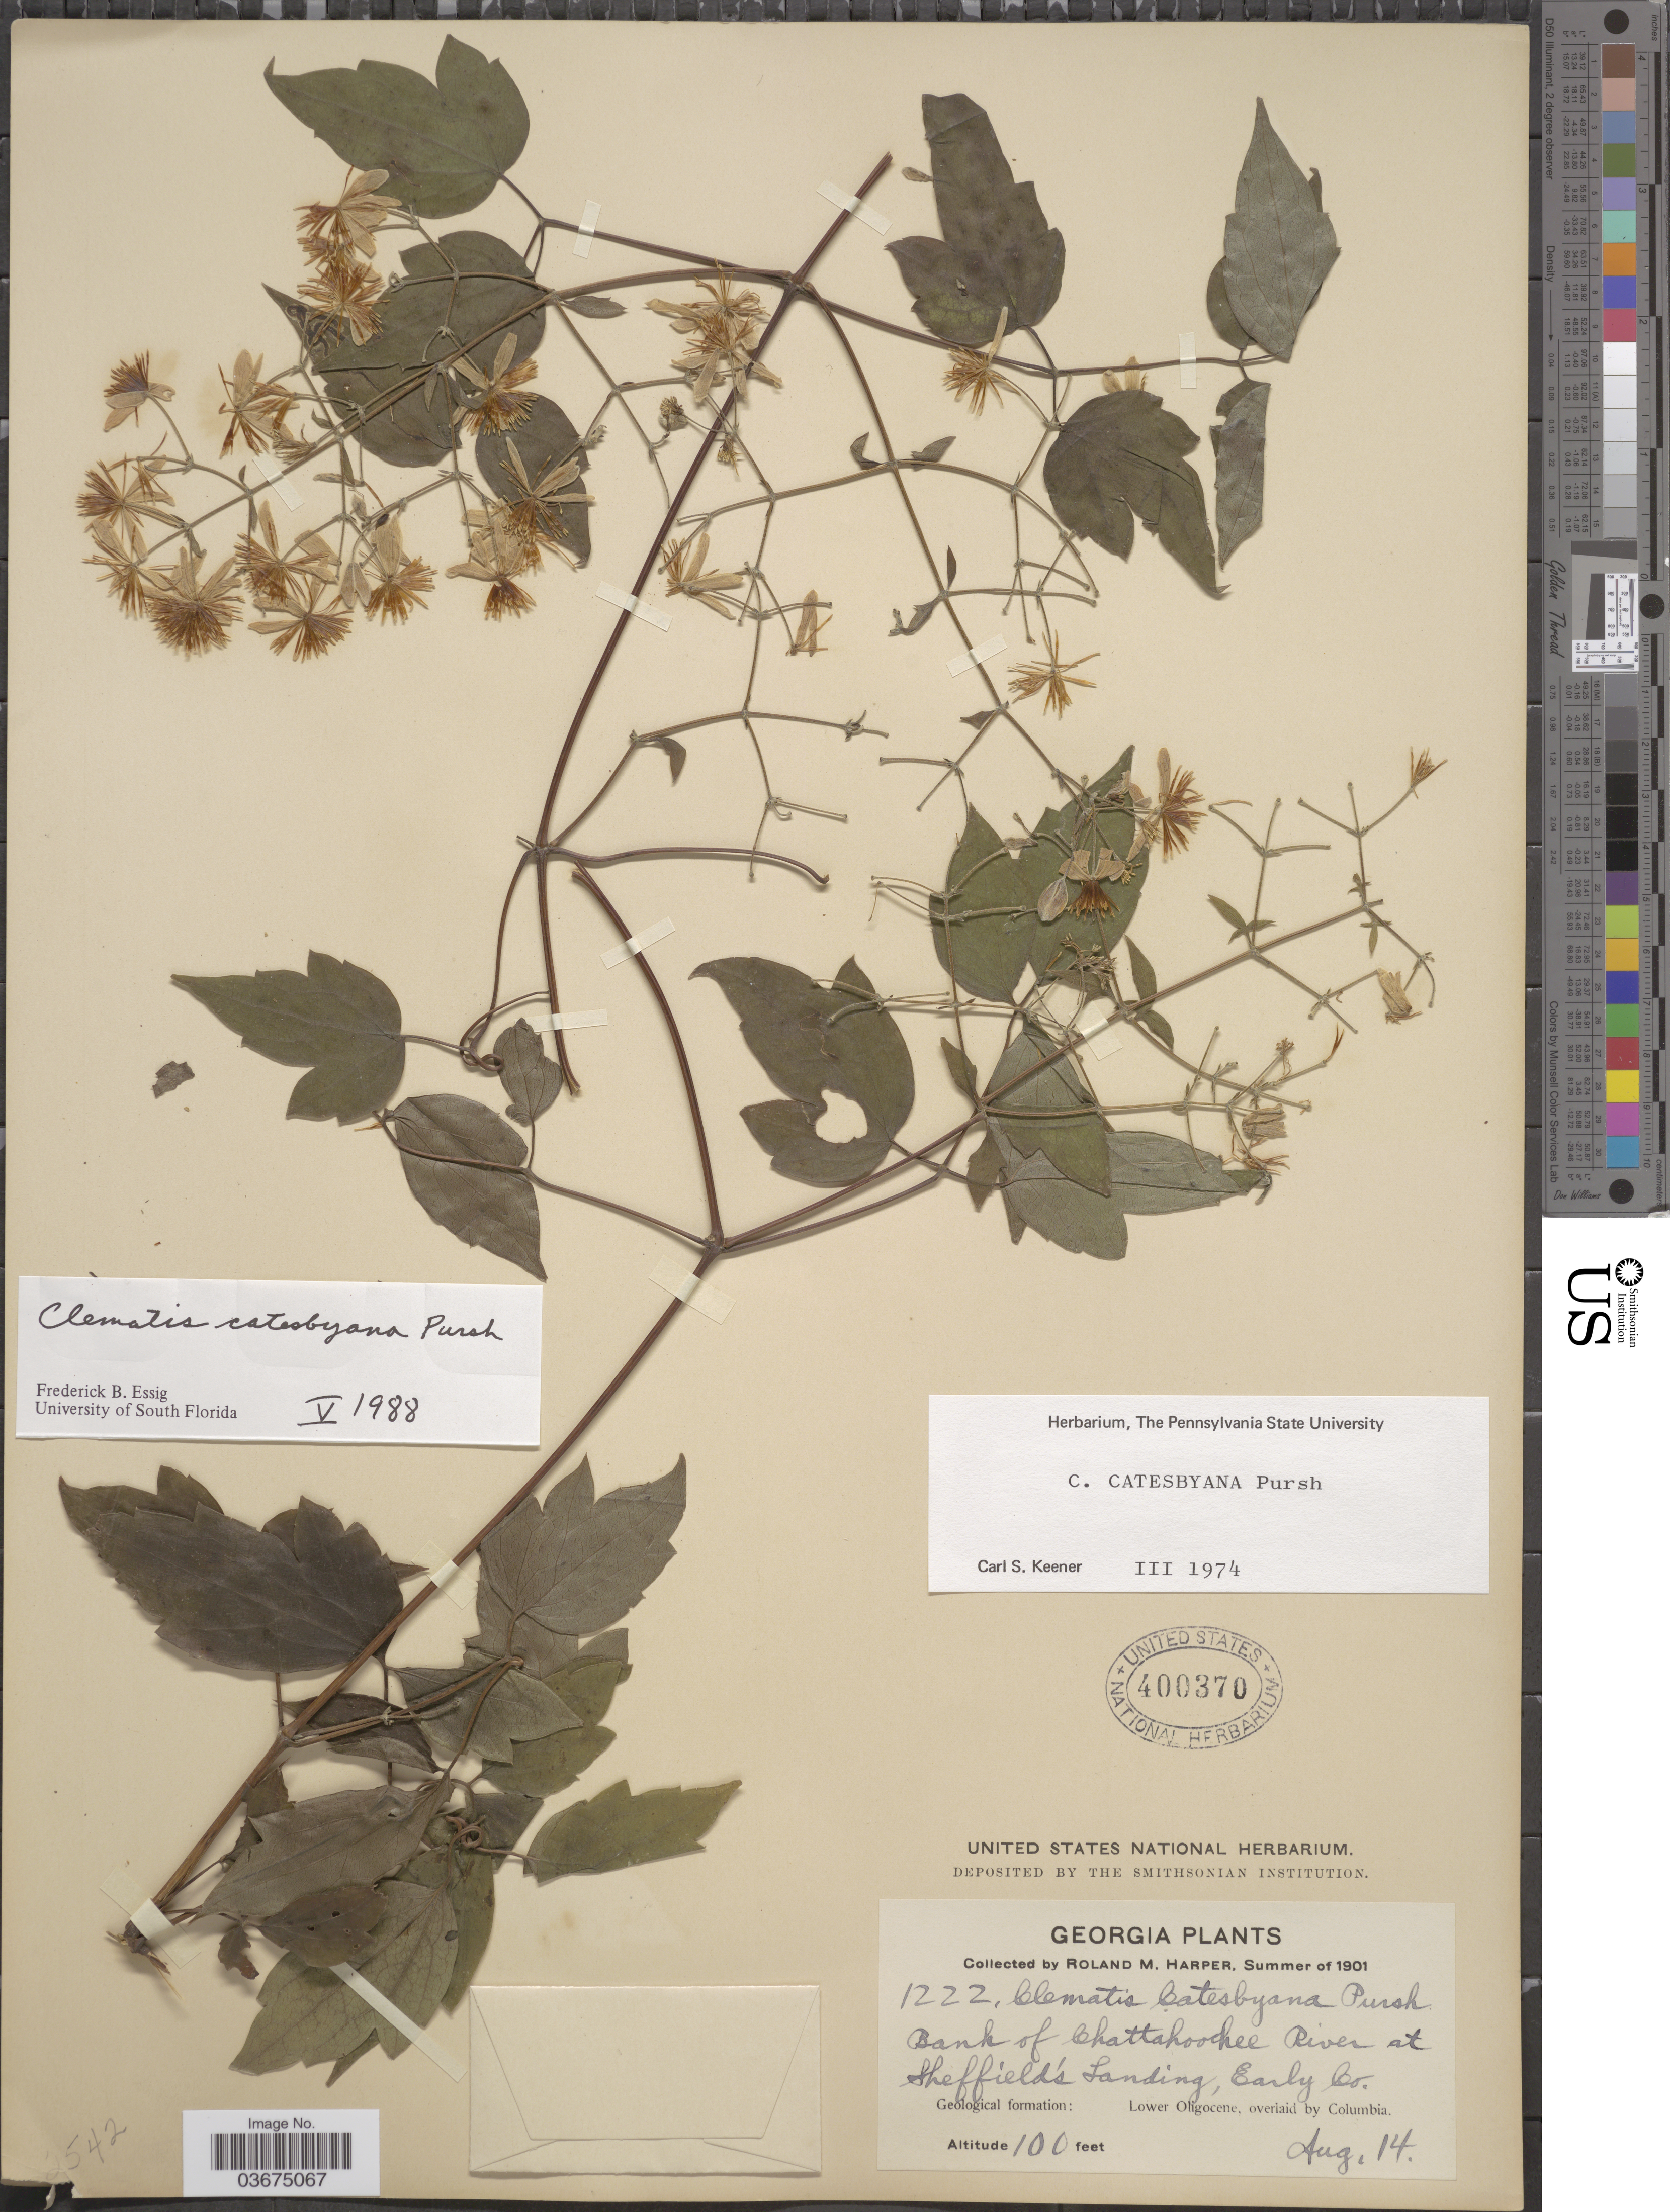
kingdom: Plantae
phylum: Tracheophyta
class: Magnoliopsida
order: Ranunculales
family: Ranunculaceae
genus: Clematis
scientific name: Clematis catesbyana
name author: Pursh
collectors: R. M. Harper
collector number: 1222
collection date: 1901-08-14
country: United States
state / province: Georgia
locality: Bank of Chattahoochee River at Sheffield's Landing, Early Co. Geological formation: Lower Oligocene, overlaid by Columbia.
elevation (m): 30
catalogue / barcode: US 400370